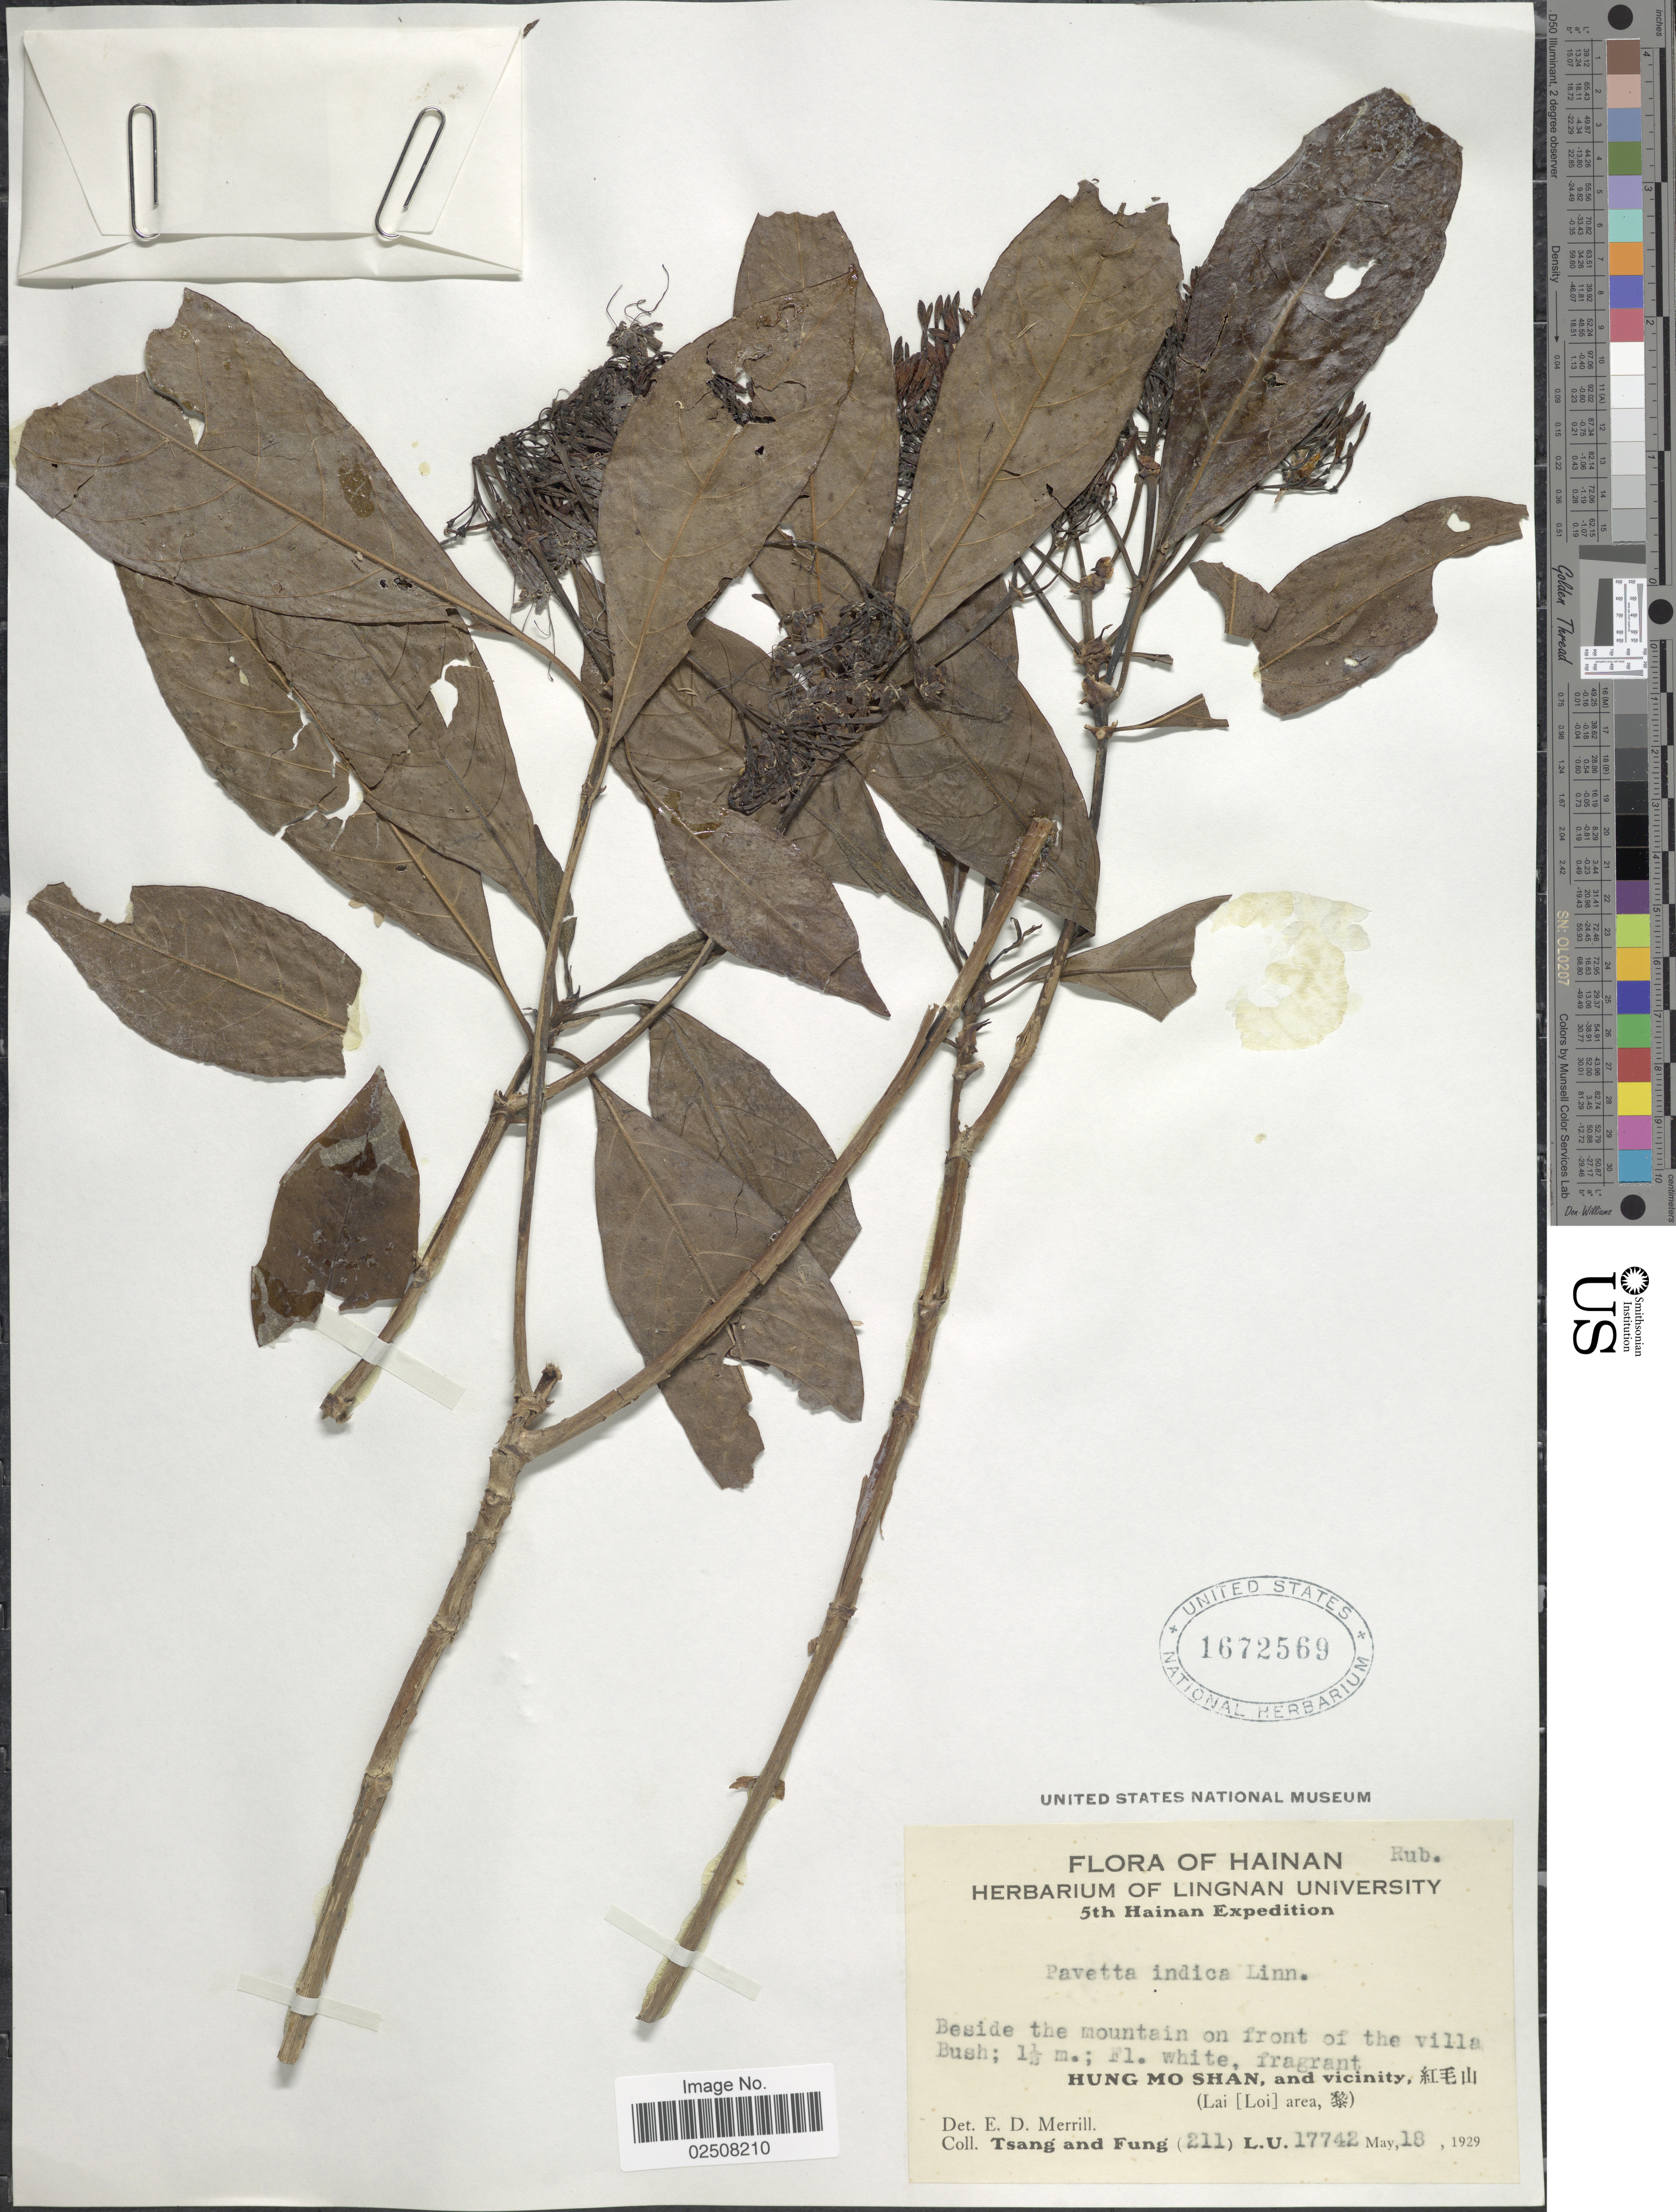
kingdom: Plantae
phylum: Tracheophyta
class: Magnoliopsida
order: Gentianales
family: Rubiaceae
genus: Pavetta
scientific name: Pavetta indica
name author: L.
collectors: -. T'sang & Fung, --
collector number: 211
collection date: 1929-05-18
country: China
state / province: Hainan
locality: Beside the mountain on front of the villa Bush; Hung Mo Shan, and vicinity, (Lai [Loi] area)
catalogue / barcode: US 1672569